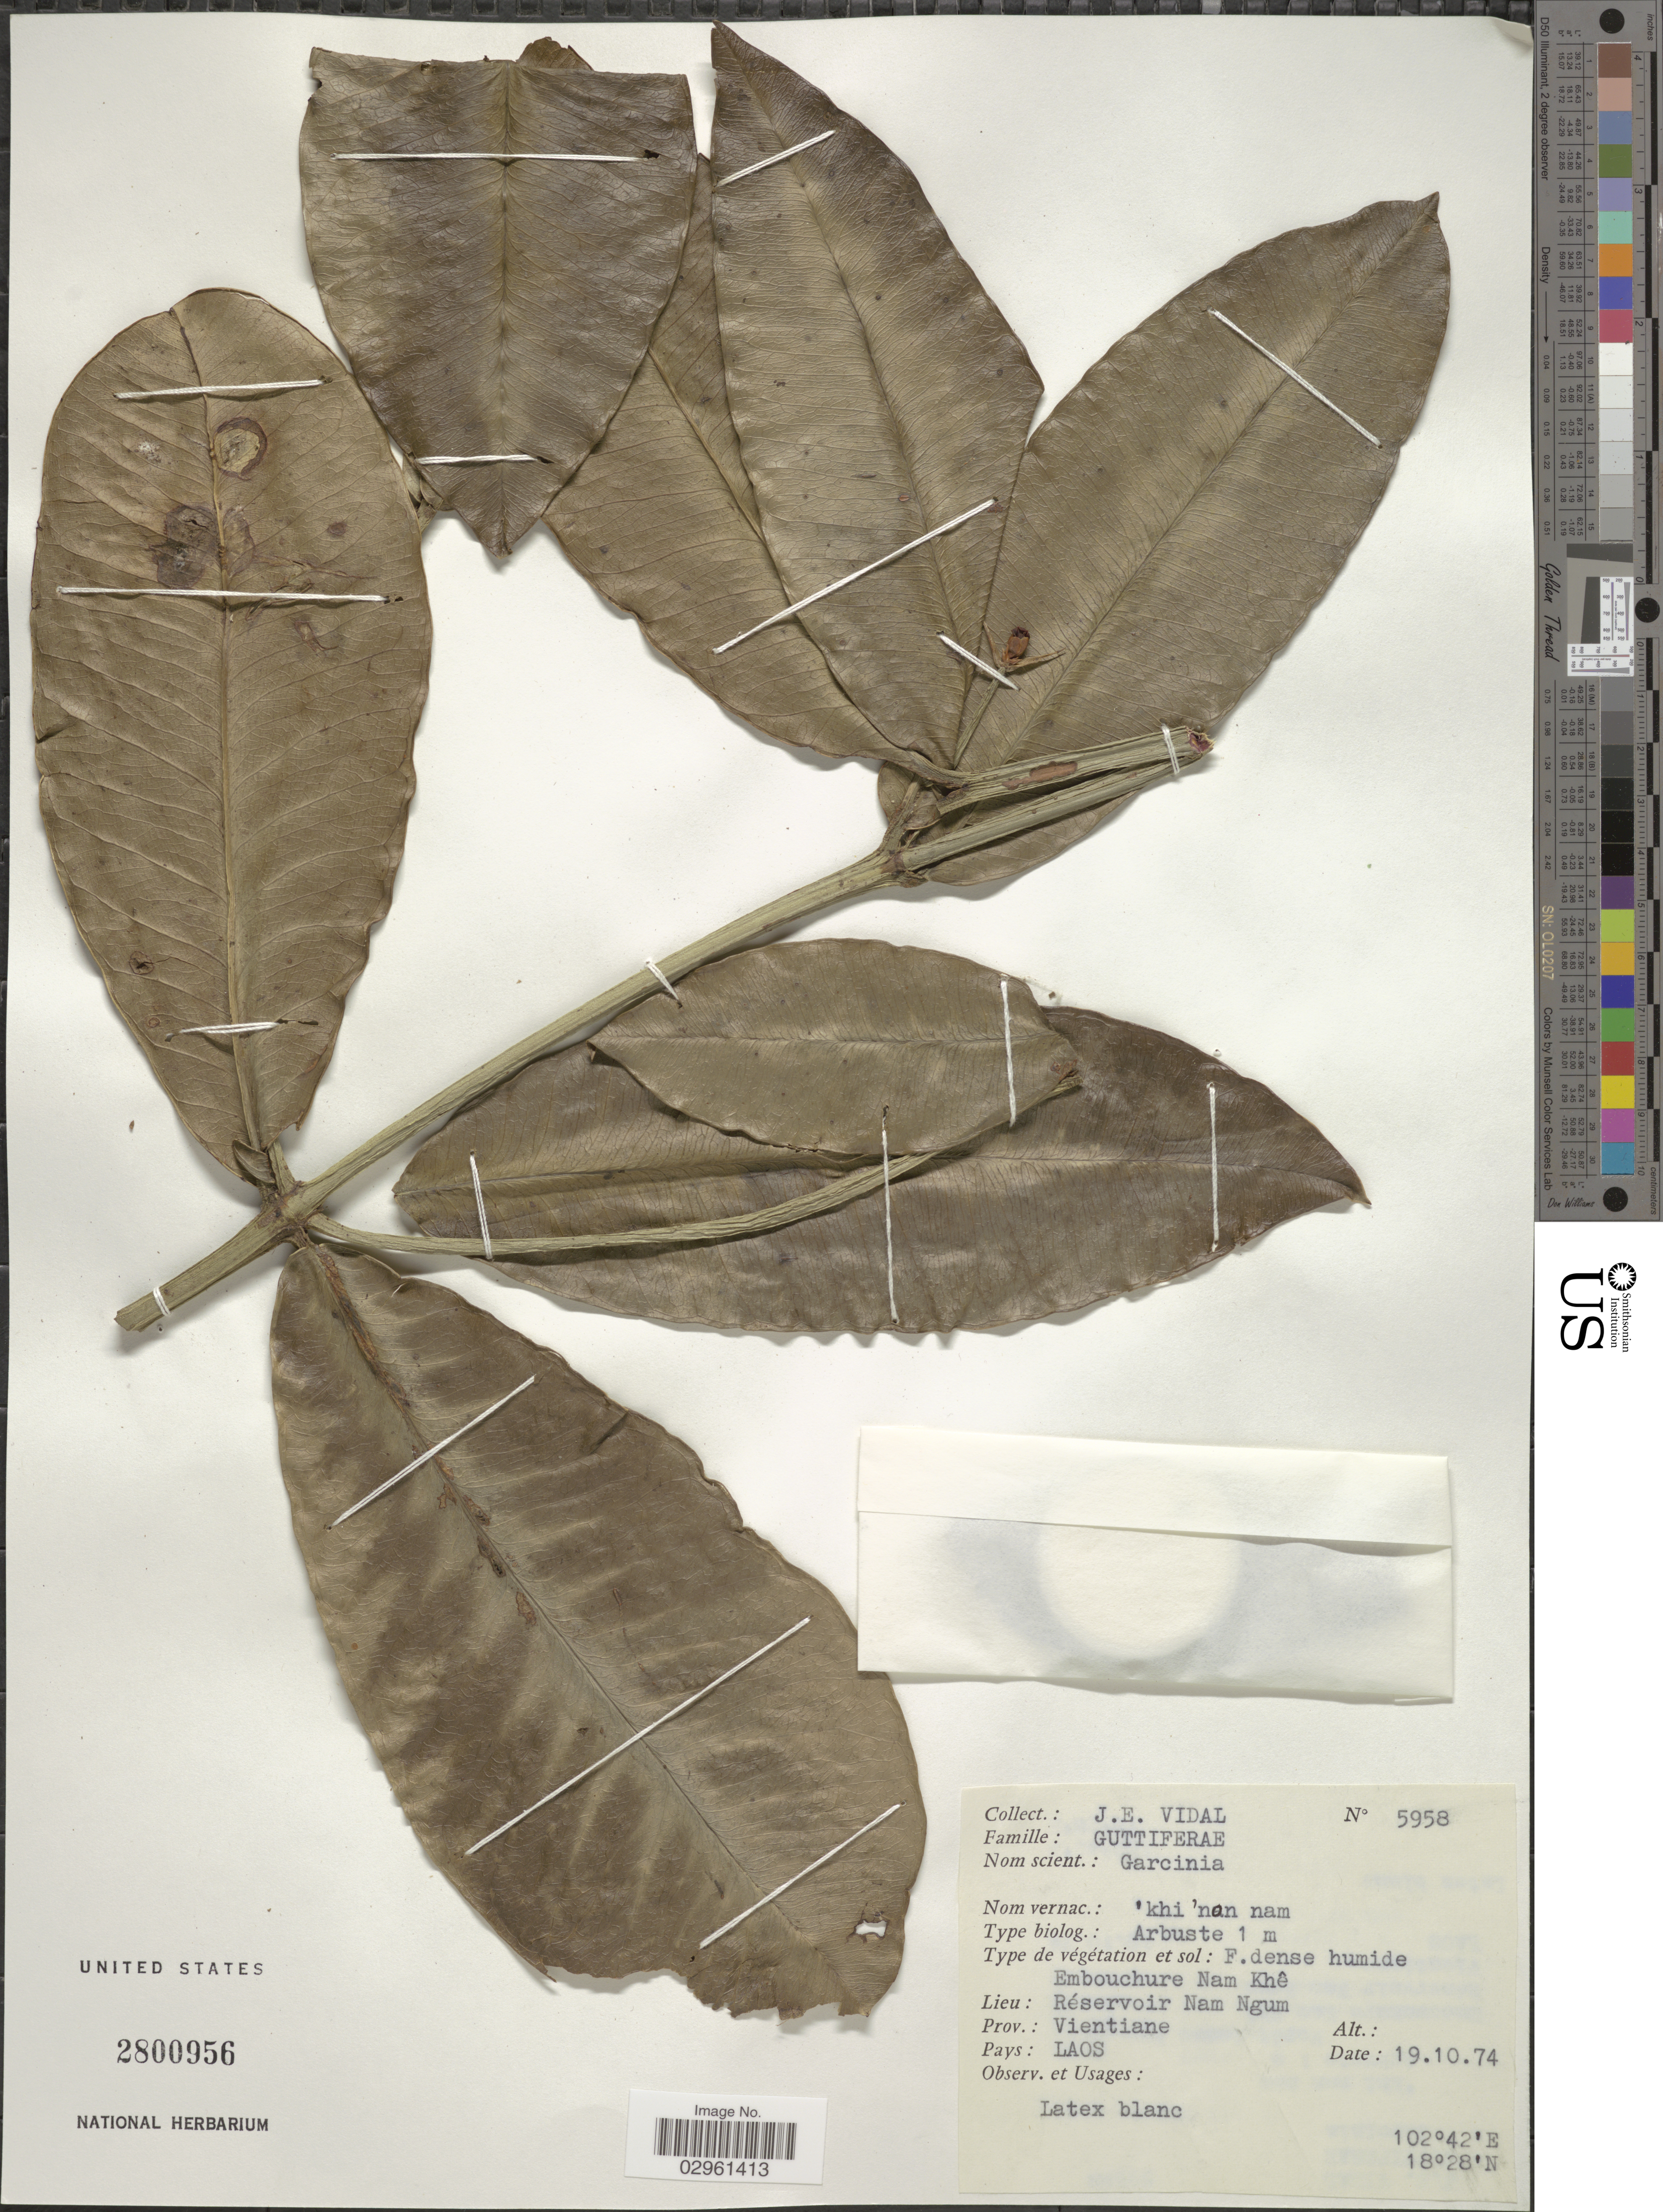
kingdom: Plantae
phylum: Tracheophyta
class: Magnoliopsida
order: Malpighiales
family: Clusiaceae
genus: Garcinia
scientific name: Garcinia sp.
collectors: J. E. Vidal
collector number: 5958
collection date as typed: Transcribed d/m/y: 19/10/74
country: Laos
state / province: Viangchan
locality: Embouchure Nam Khê, Réservoir Nam Ngum, Prov.: Vientiane.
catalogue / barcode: US 2800956